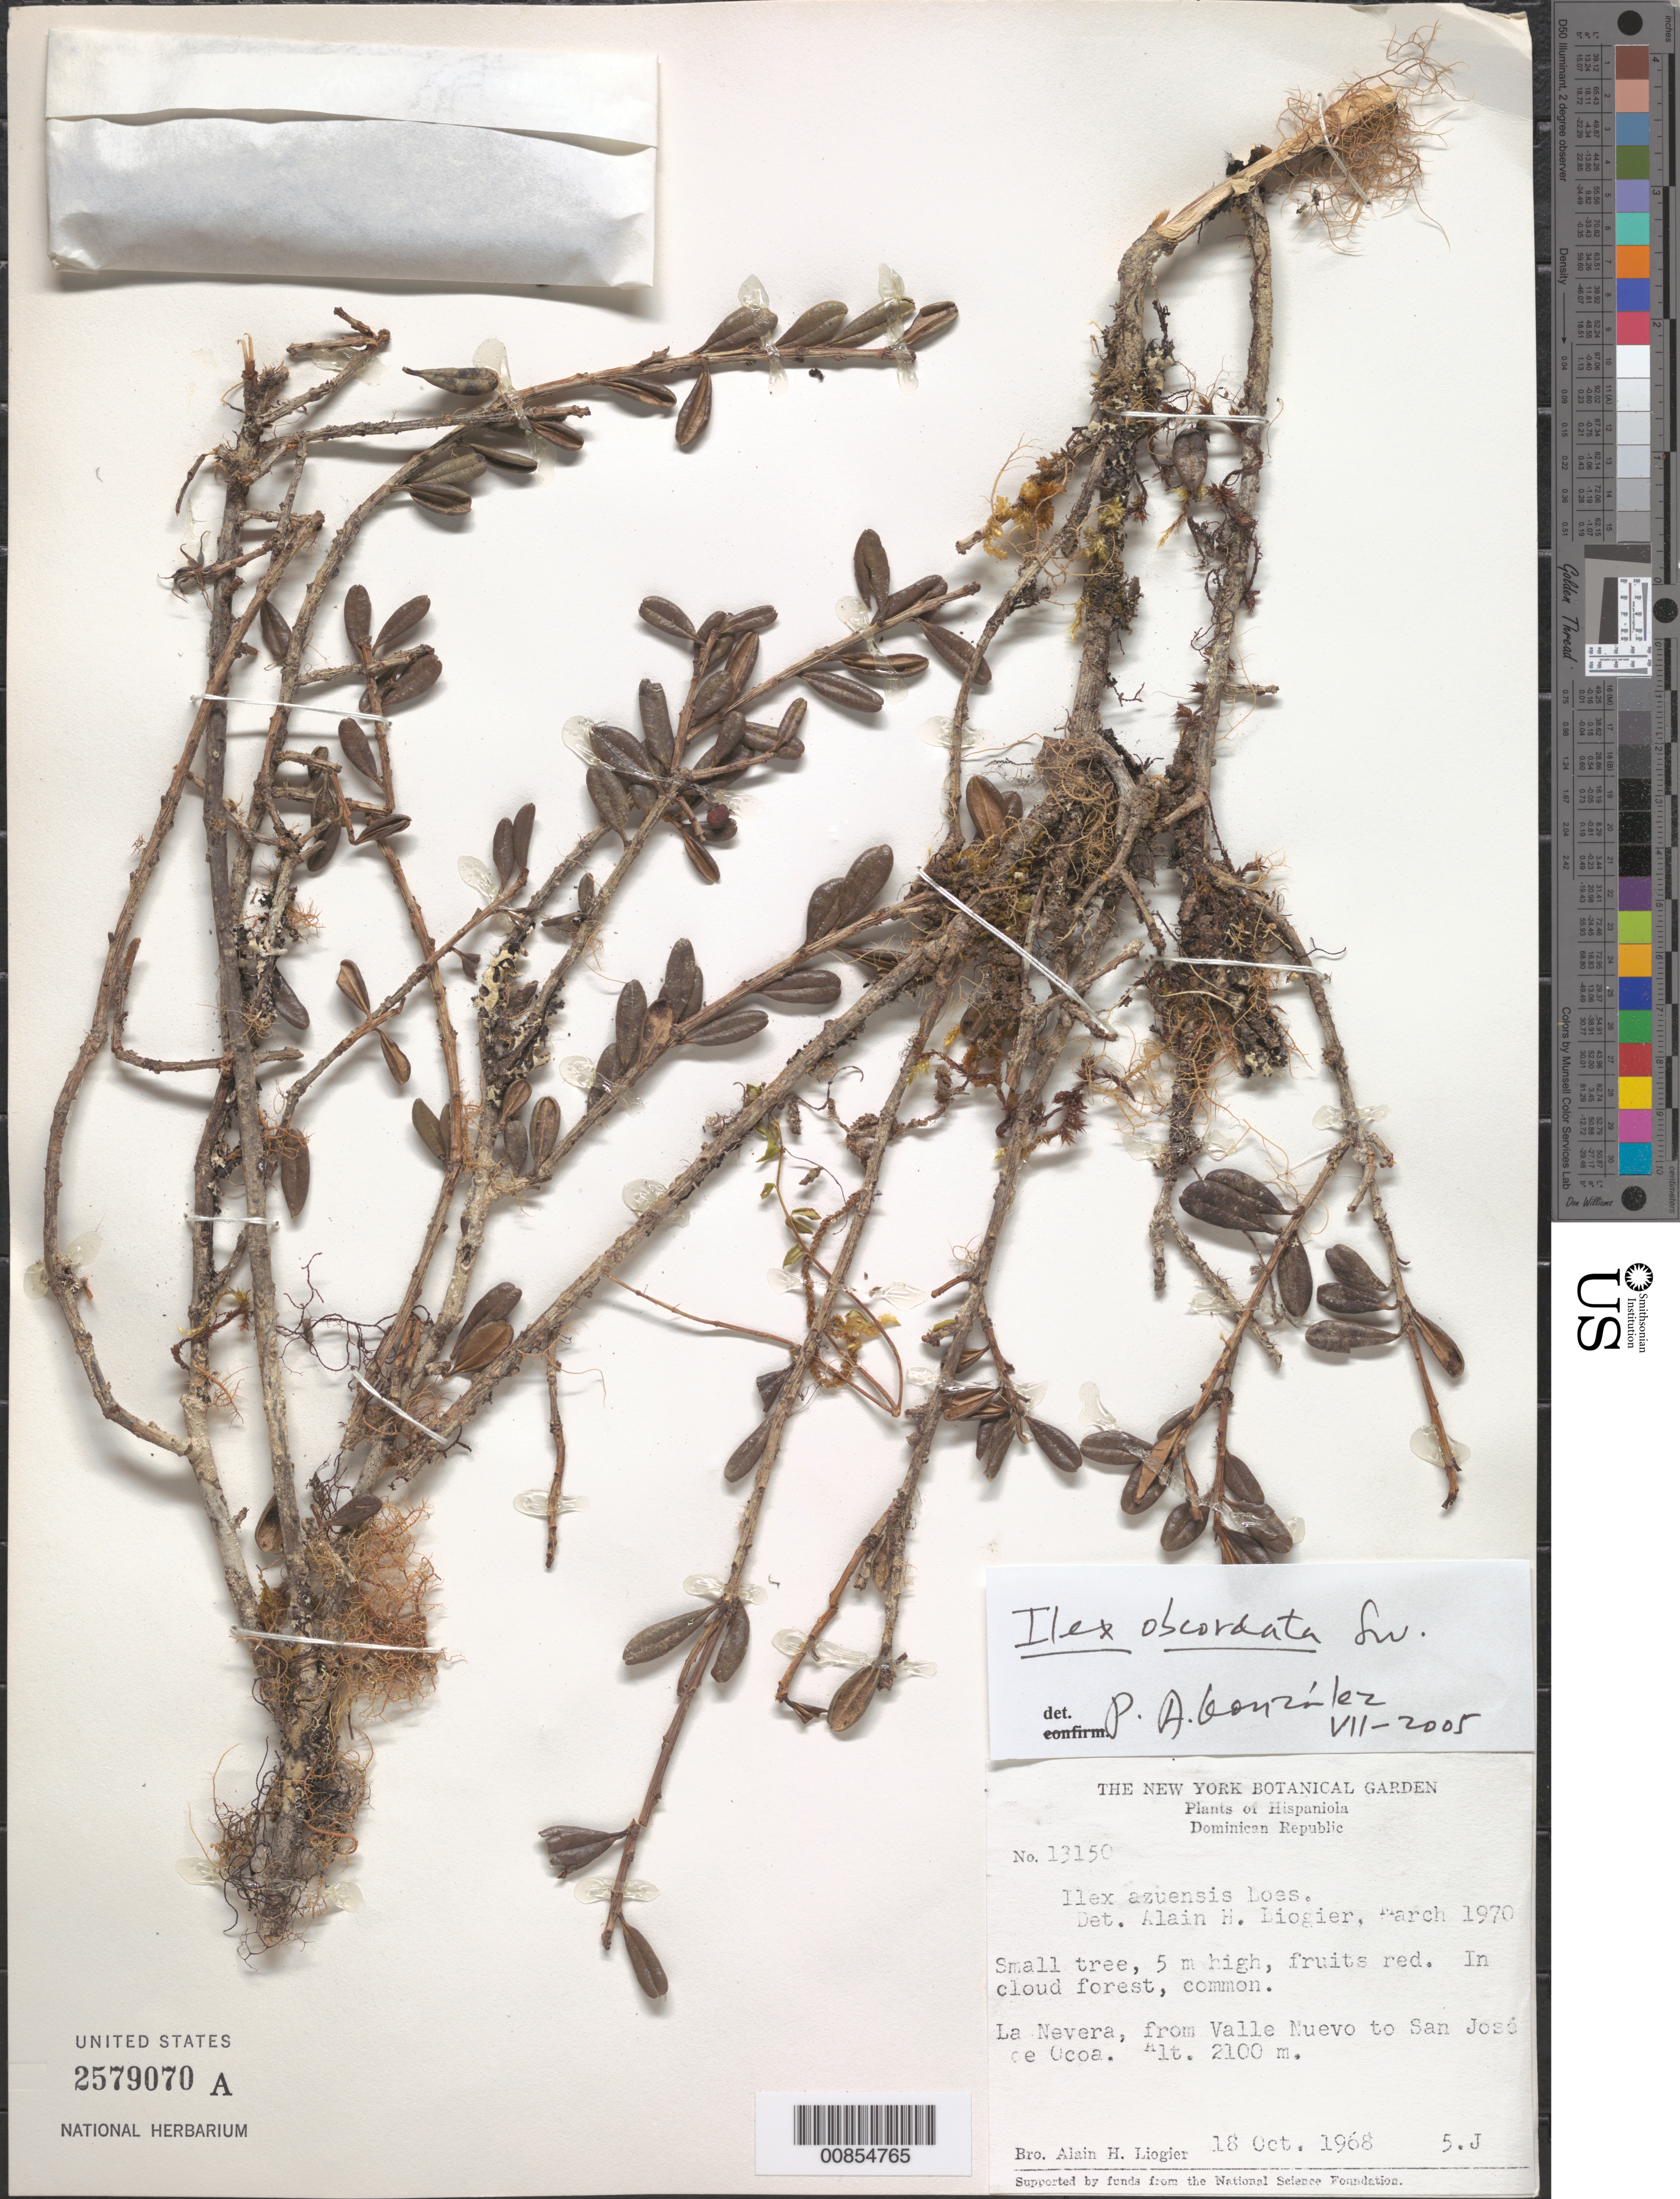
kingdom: Plantae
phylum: Tracheophyta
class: Magnoliopsida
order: Aquifoliales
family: Aquifoliaceae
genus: Ilex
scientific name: Ilex obcordata var. obcordata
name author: Sw.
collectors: A. H. Liogier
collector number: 13150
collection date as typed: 18 Oct 1968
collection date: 1968-10-18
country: Dominican Republic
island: Hispaniola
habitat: In cloud forest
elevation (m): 2100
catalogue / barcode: US 2579070A